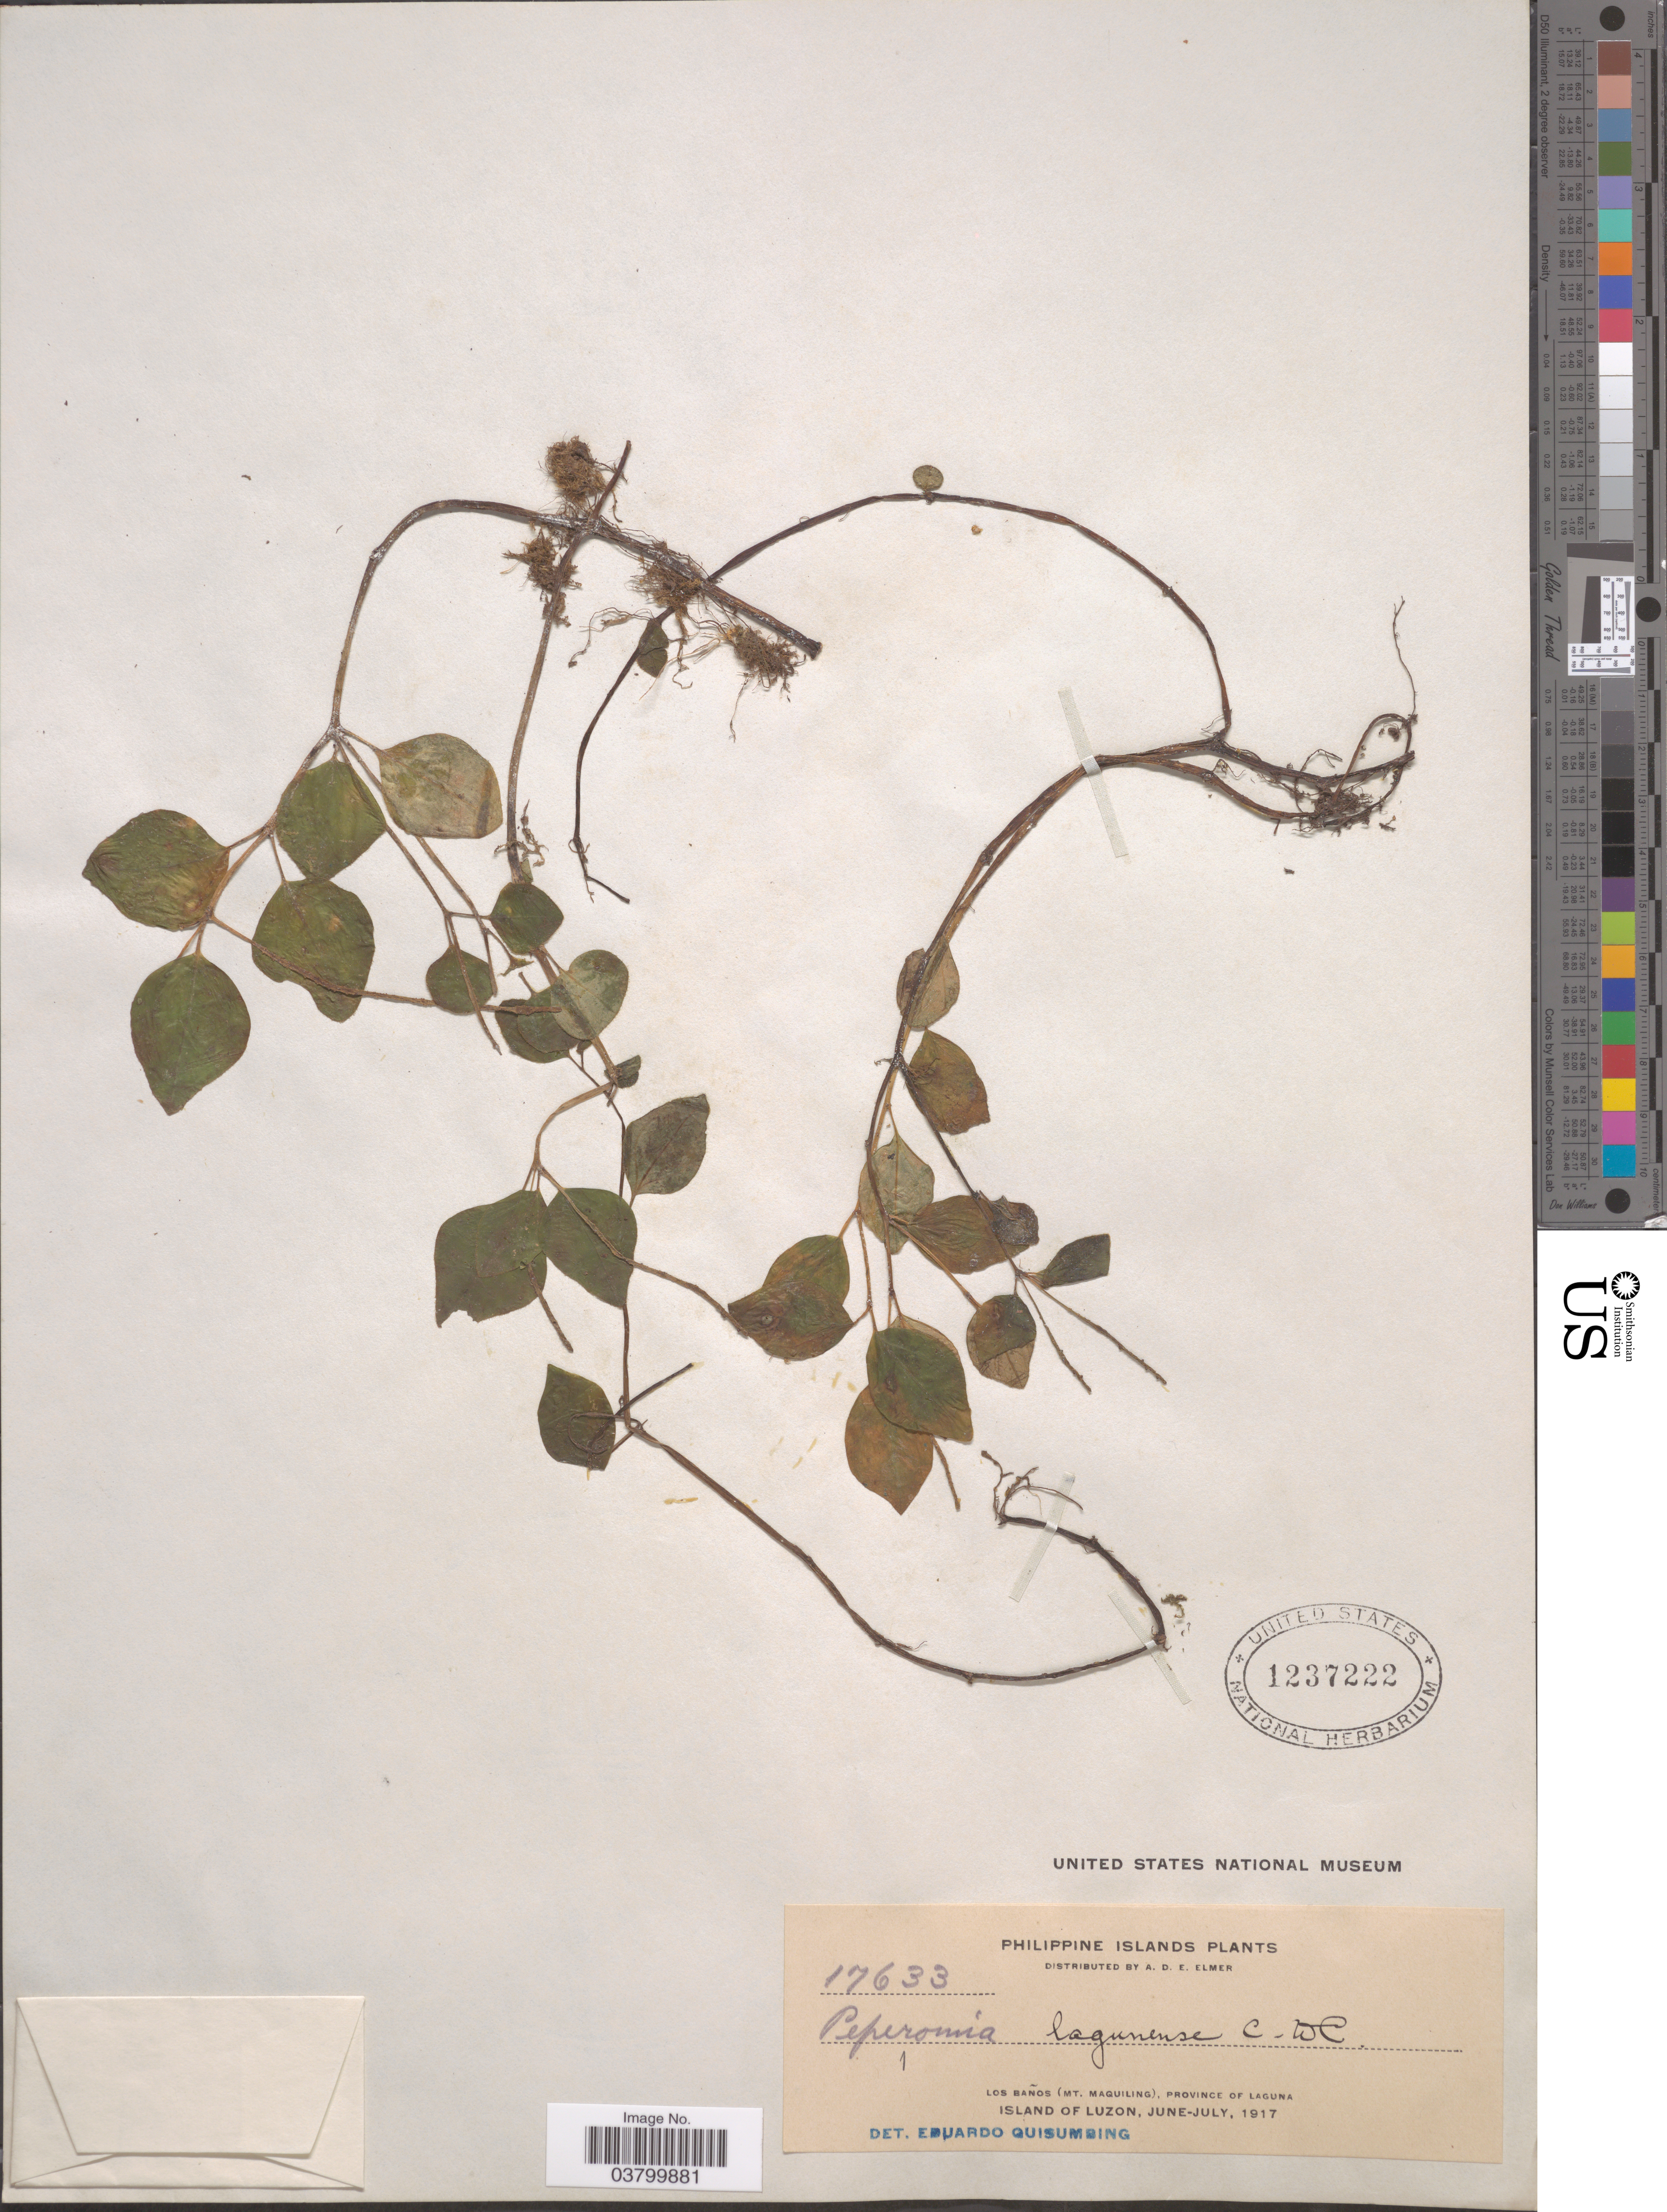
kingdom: Plantae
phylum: Tracheophyta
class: Magnoliopsida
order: Piperales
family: Piperaceae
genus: Peperomia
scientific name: Peperomia lagunaensis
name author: C. DC.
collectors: A. D. E. Elmer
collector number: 17633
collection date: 1917-06/1917-07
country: Philippines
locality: Los Baños (Mt. Maquiling), Province of Laguna. Island of Luzon.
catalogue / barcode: US 1237222